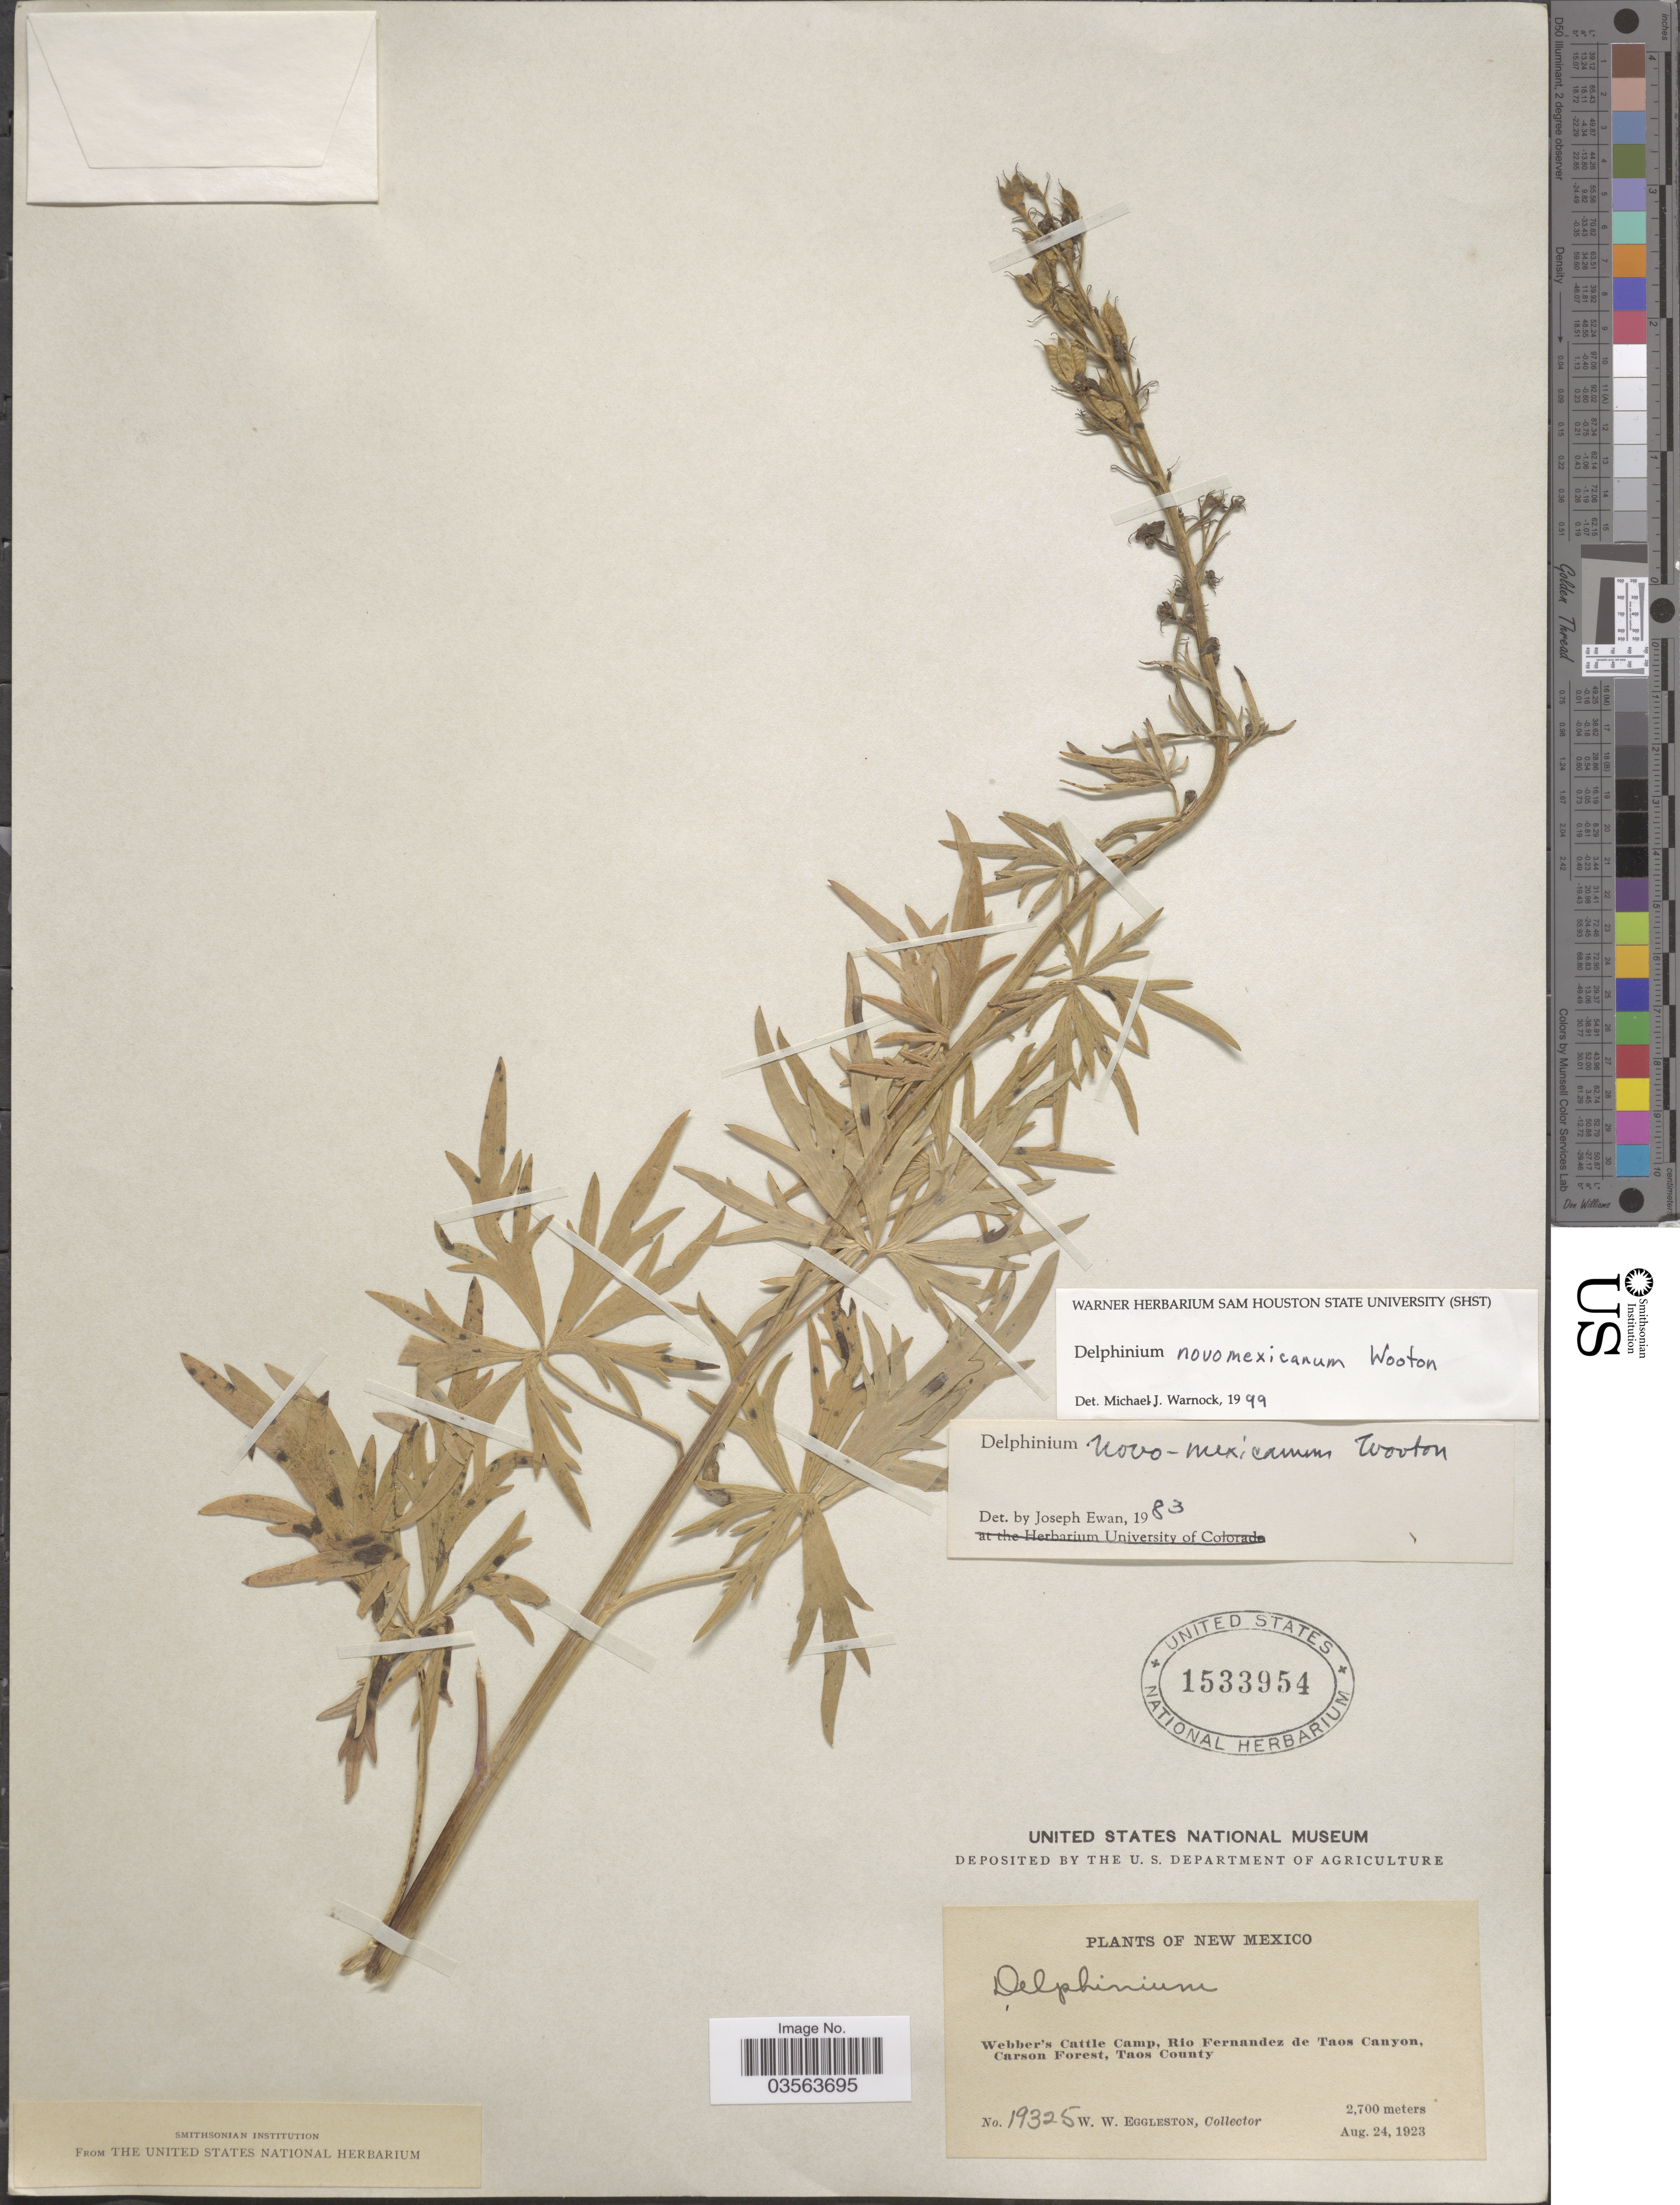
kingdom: Plantae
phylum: Tracheophyta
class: Magnoliopsida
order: Ranunculales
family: Ranunculaceae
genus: Delphinium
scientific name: Delphinium novomexicanum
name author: Wooton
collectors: W. W. Eggleston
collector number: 19325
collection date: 1923-08-24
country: United States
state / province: New Mexico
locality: Webber's Cattle Camp, Rio Fernandez de Taos Canyon, Carson Forest, Taos County.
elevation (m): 2700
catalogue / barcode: US 1533954